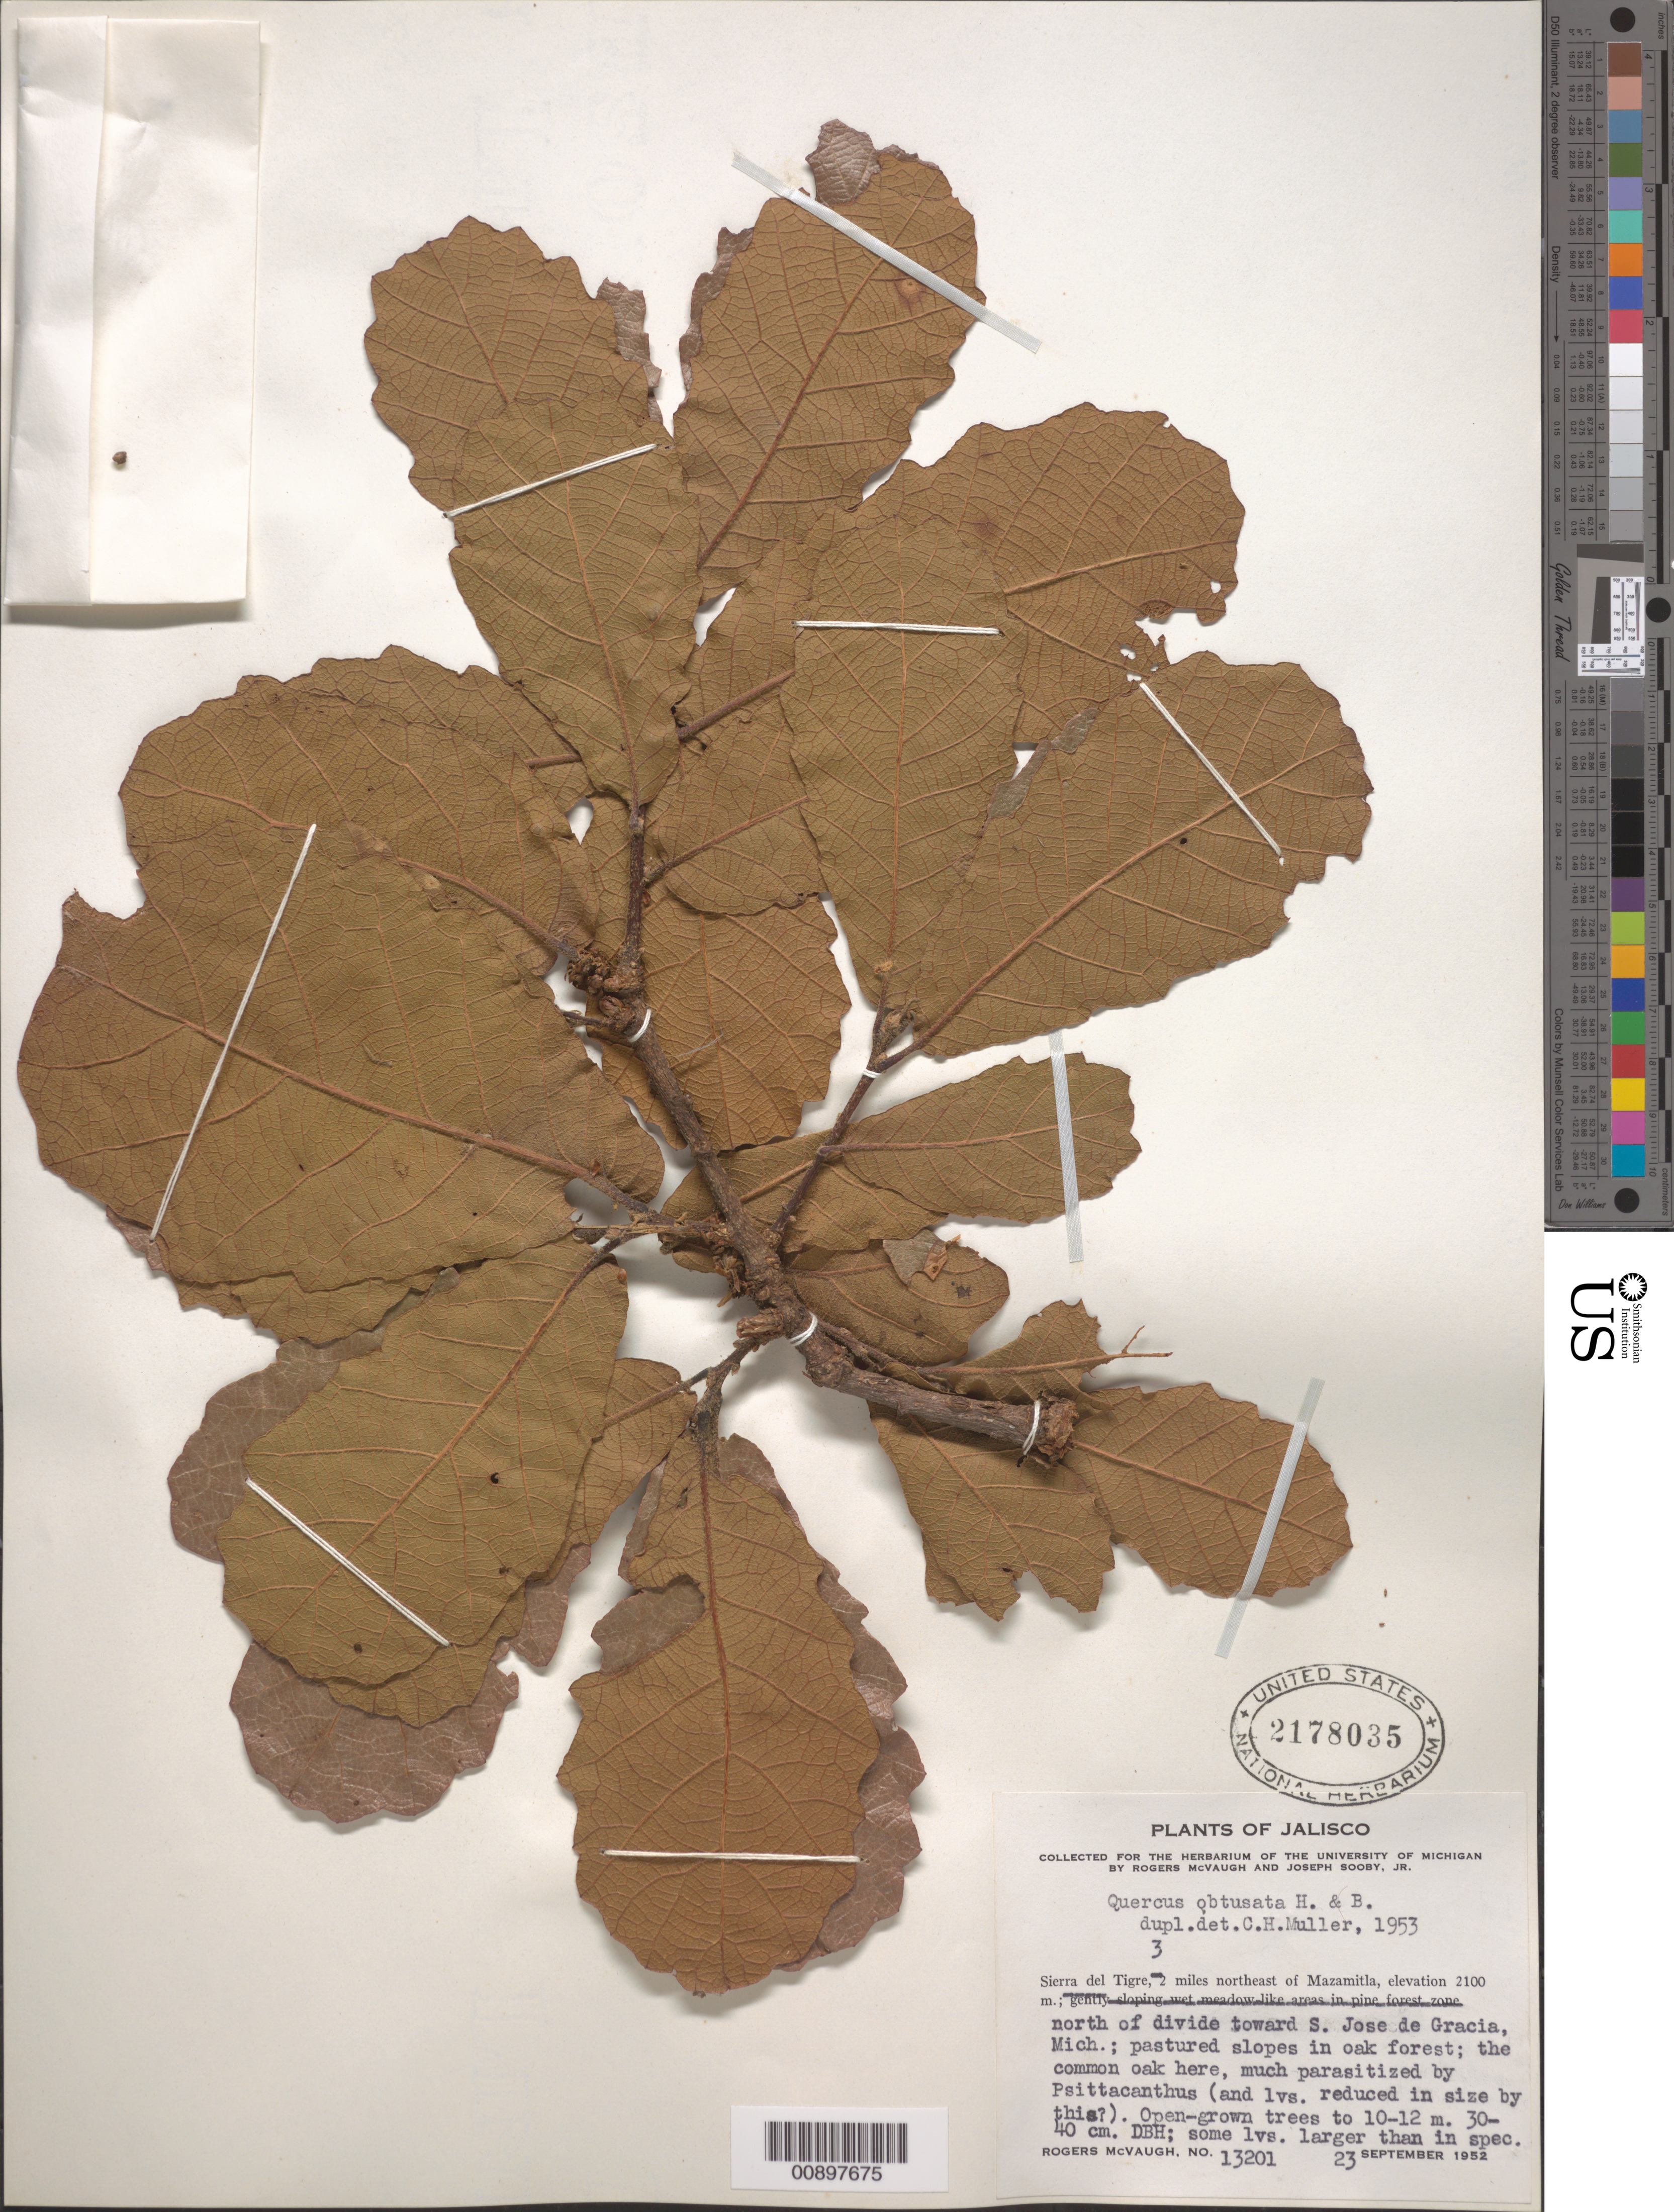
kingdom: Plantae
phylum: Tracheophyta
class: Magnoliopsida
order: Fagales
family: Fagaceae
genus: Quercus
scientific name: Quercus obtusata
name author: Humb. & Bonpl.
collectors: R. McVaugh & J. Sooby Jr.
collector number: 13201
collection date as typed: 23 Sep 1952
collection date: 1952-09-23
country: Mexico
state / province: Jalisco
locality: Sierra del Tigre, 3 miles northeast of Mazamitla, north of divide toward S. José de Gracia, Mich.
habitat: Pastured slopes in oak forest.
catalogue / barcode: US 2178035